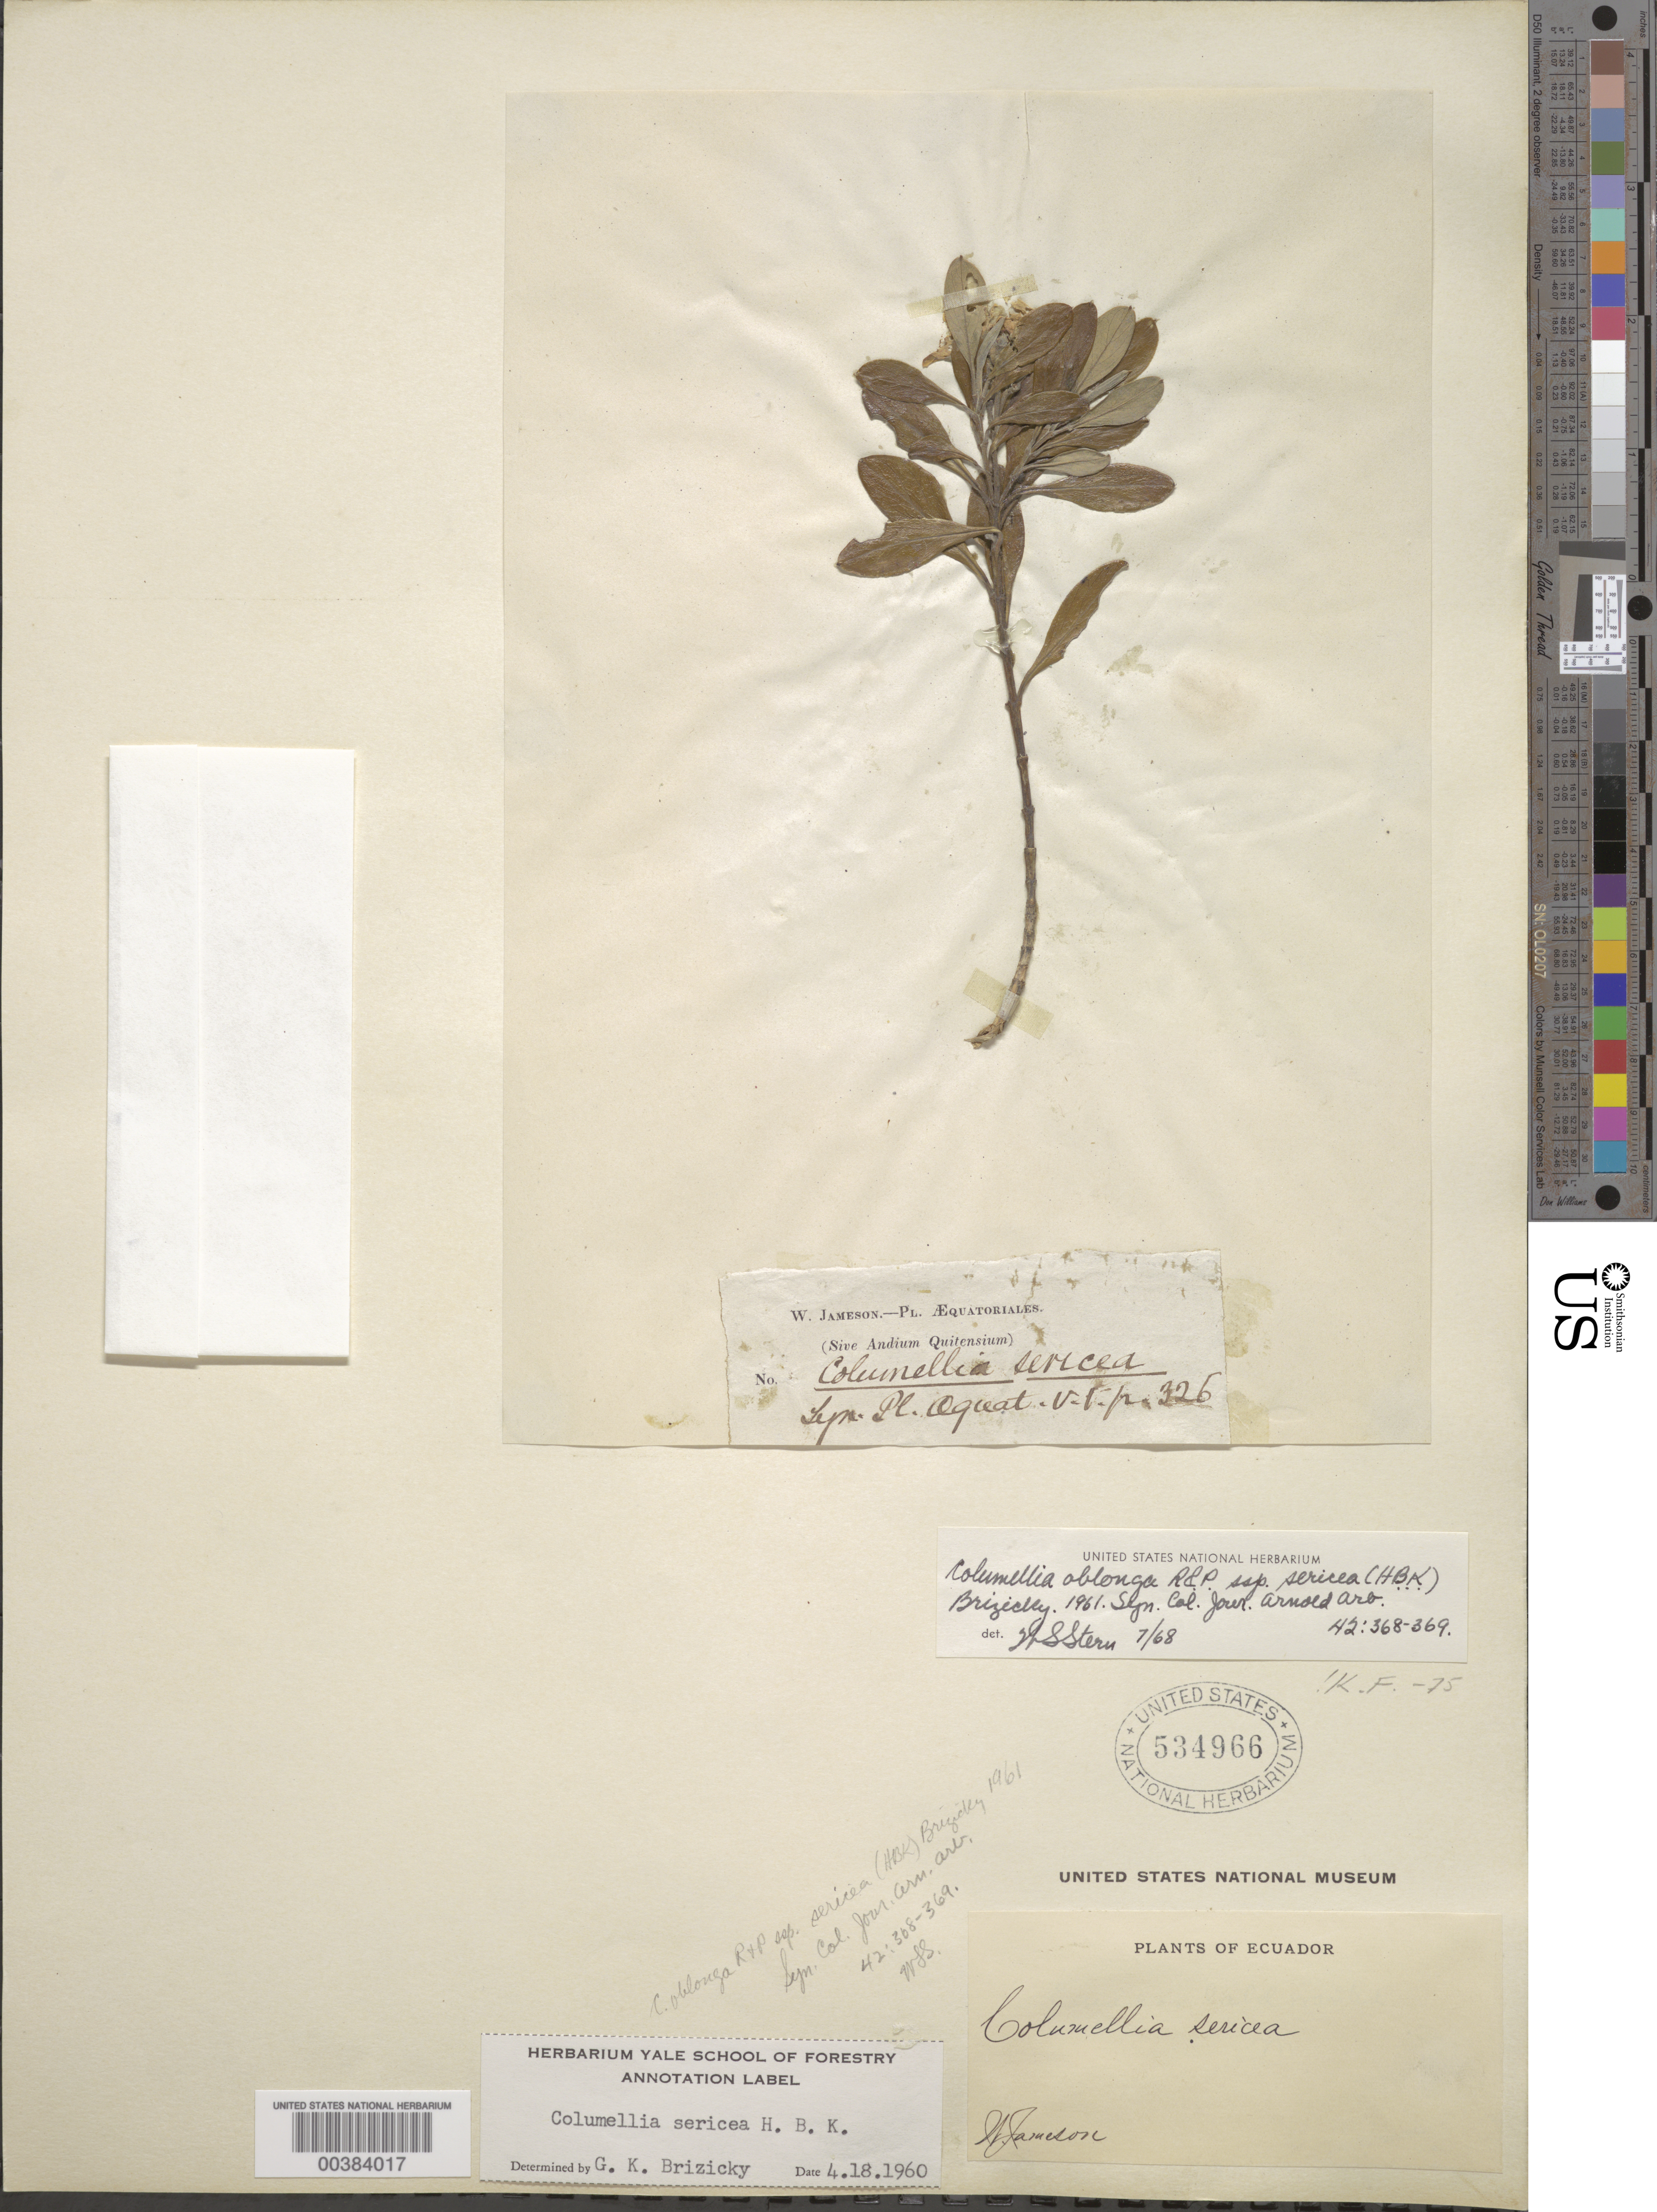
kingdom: Plantae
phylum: Tracheophyta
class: Magnoliopsida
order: Bruniales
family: Columelliaceae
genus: Columellia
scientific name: Columellia oblonga subsp. sericea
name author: (Kunth) Brizicky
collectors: W. Jameson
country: Ecuador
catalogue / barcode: US 534966